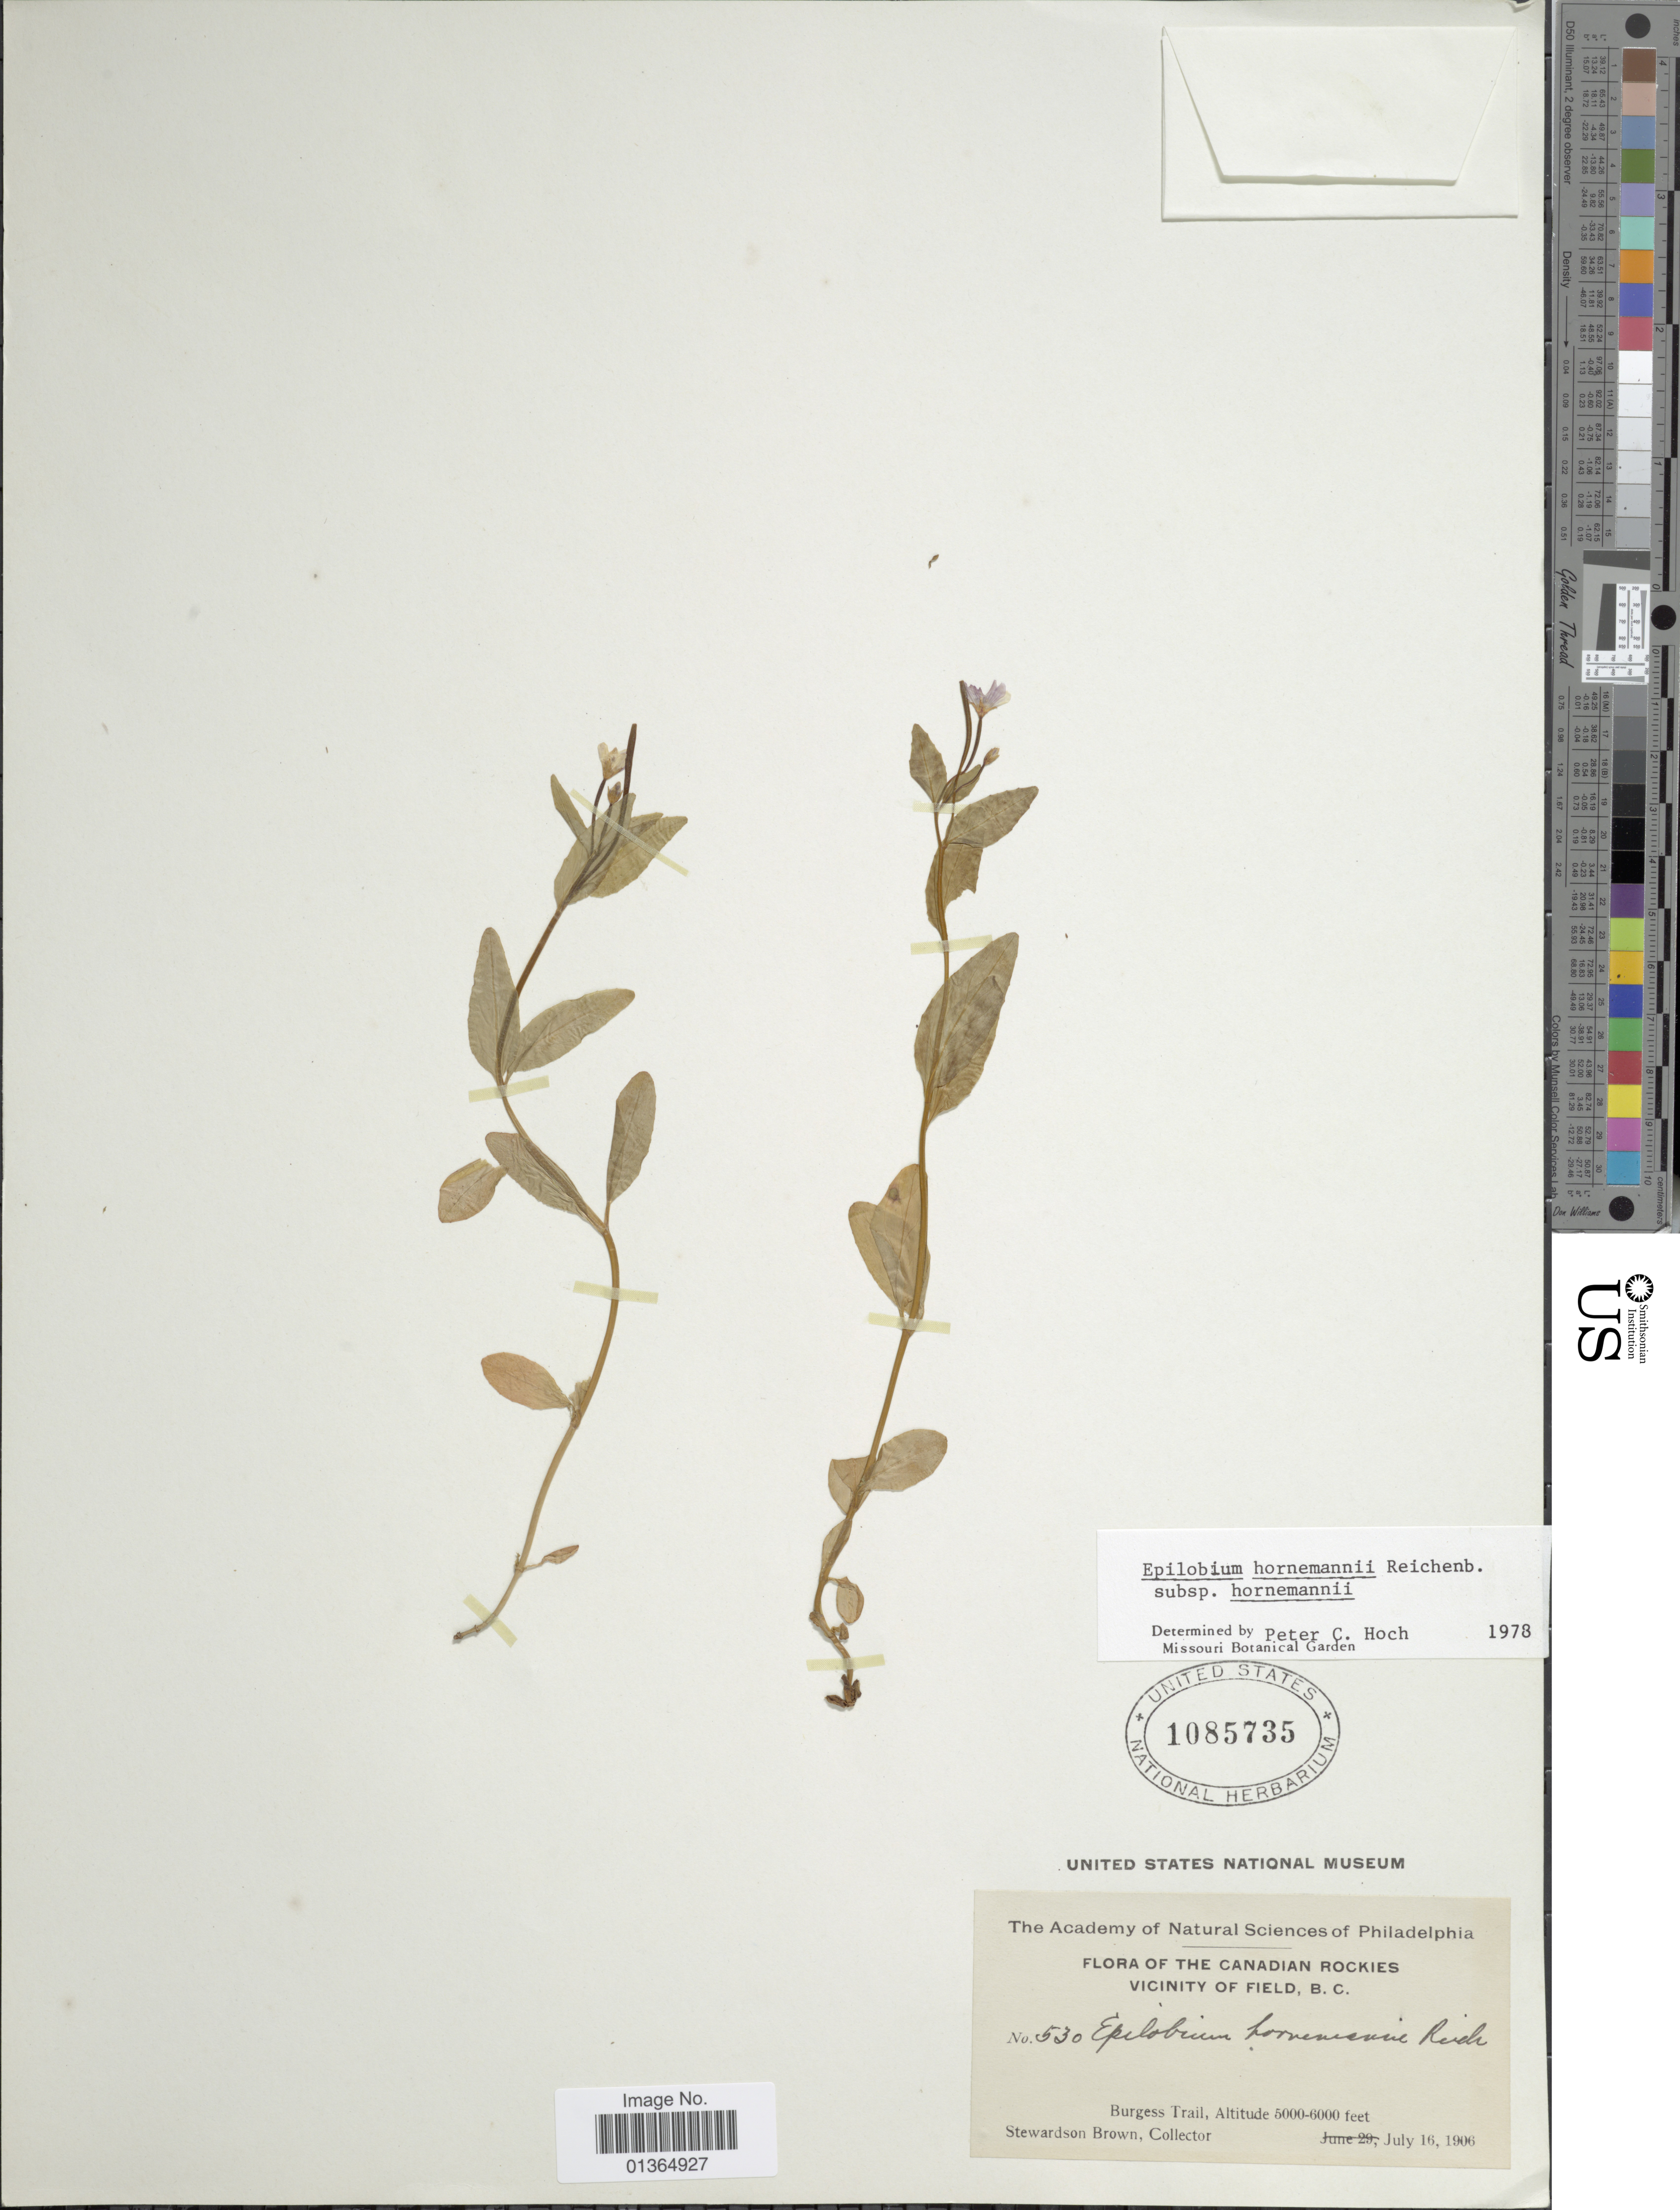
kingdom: Plantae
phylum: Tracheophyta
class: Magnoliopsida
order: Myrtales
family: Onagraceae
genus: Epilobium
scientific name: Epilobium hornemannii subsp. hornemannii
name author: Rchb.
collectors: S. Brown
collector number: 530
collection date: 1906-07-16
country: Canada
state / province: British Columbia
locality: Canadian Rockies Vicinity of field. Burgess Trail.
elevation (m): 1524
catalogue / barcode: US 1085735